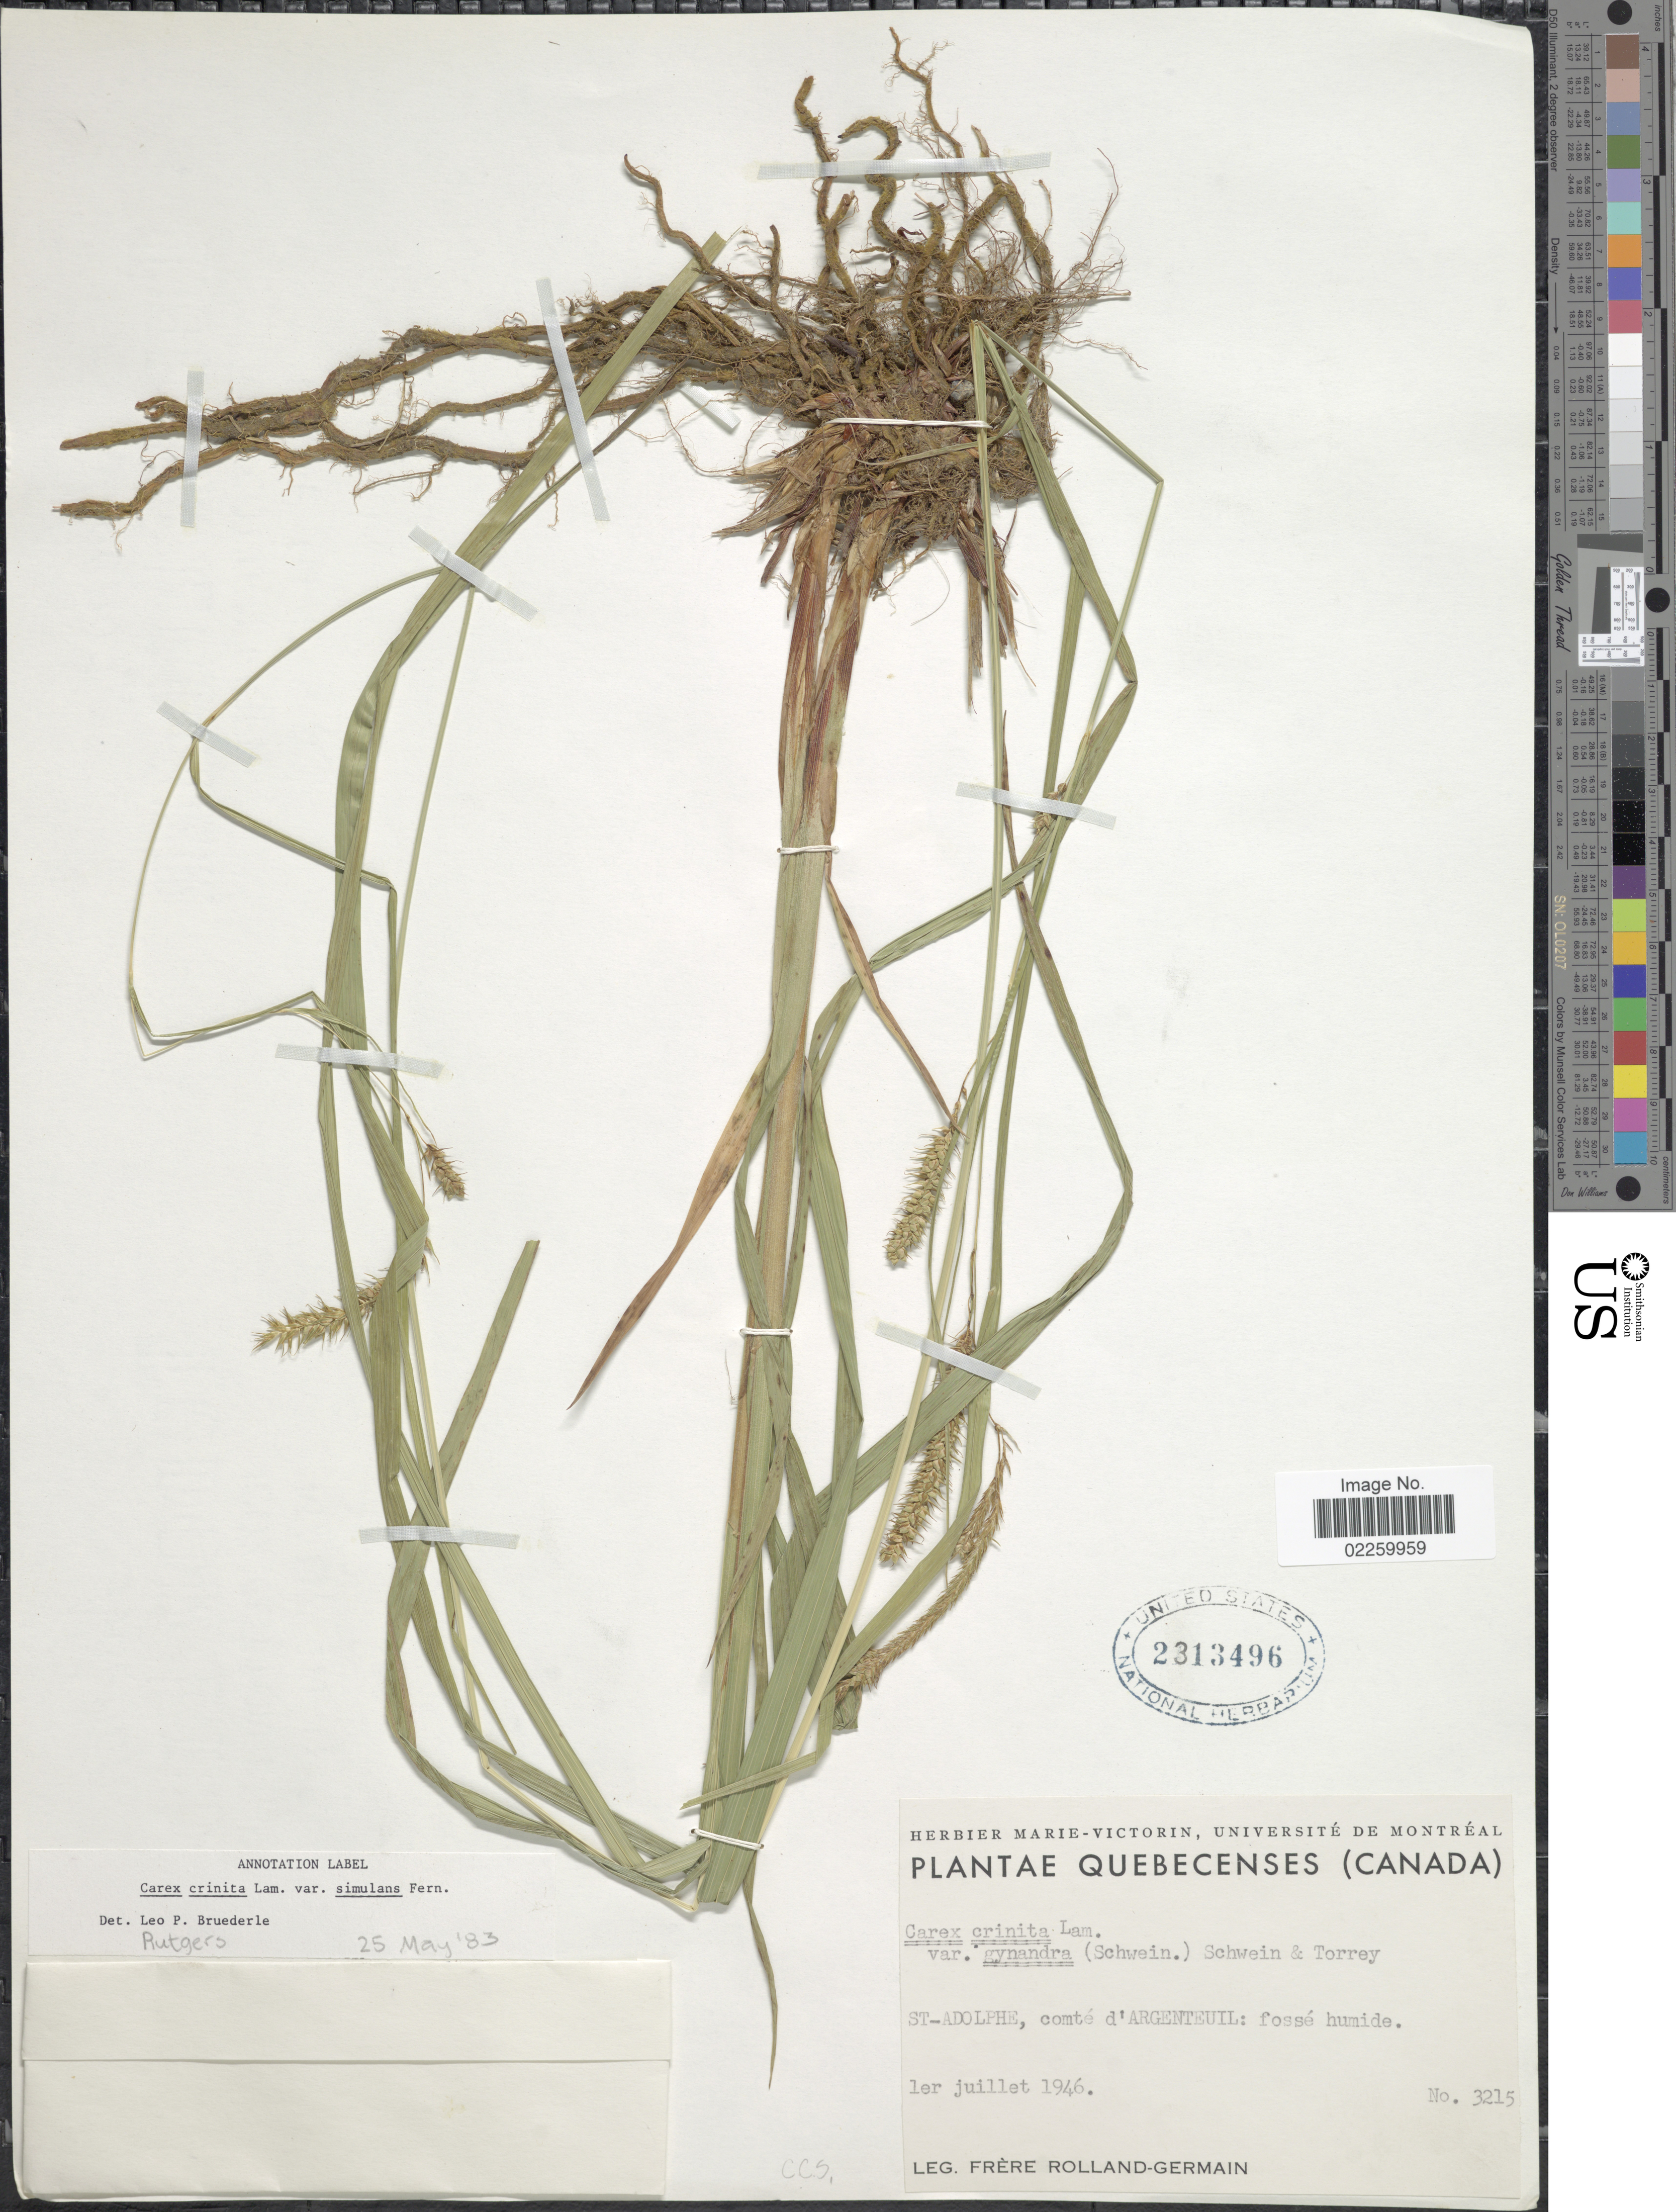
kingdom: Plantae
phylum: Tracheophyta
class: Liliopsida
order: Poales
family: Cyperaceae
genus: Carex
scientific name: Carex crinita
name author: Lam.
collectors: Rolland-Germain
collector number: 3215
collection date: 1946-07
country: Canada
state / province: Quebec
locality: St-Adolphe, comte d'Argenteuil: fosse humide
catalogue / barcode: US 2313496